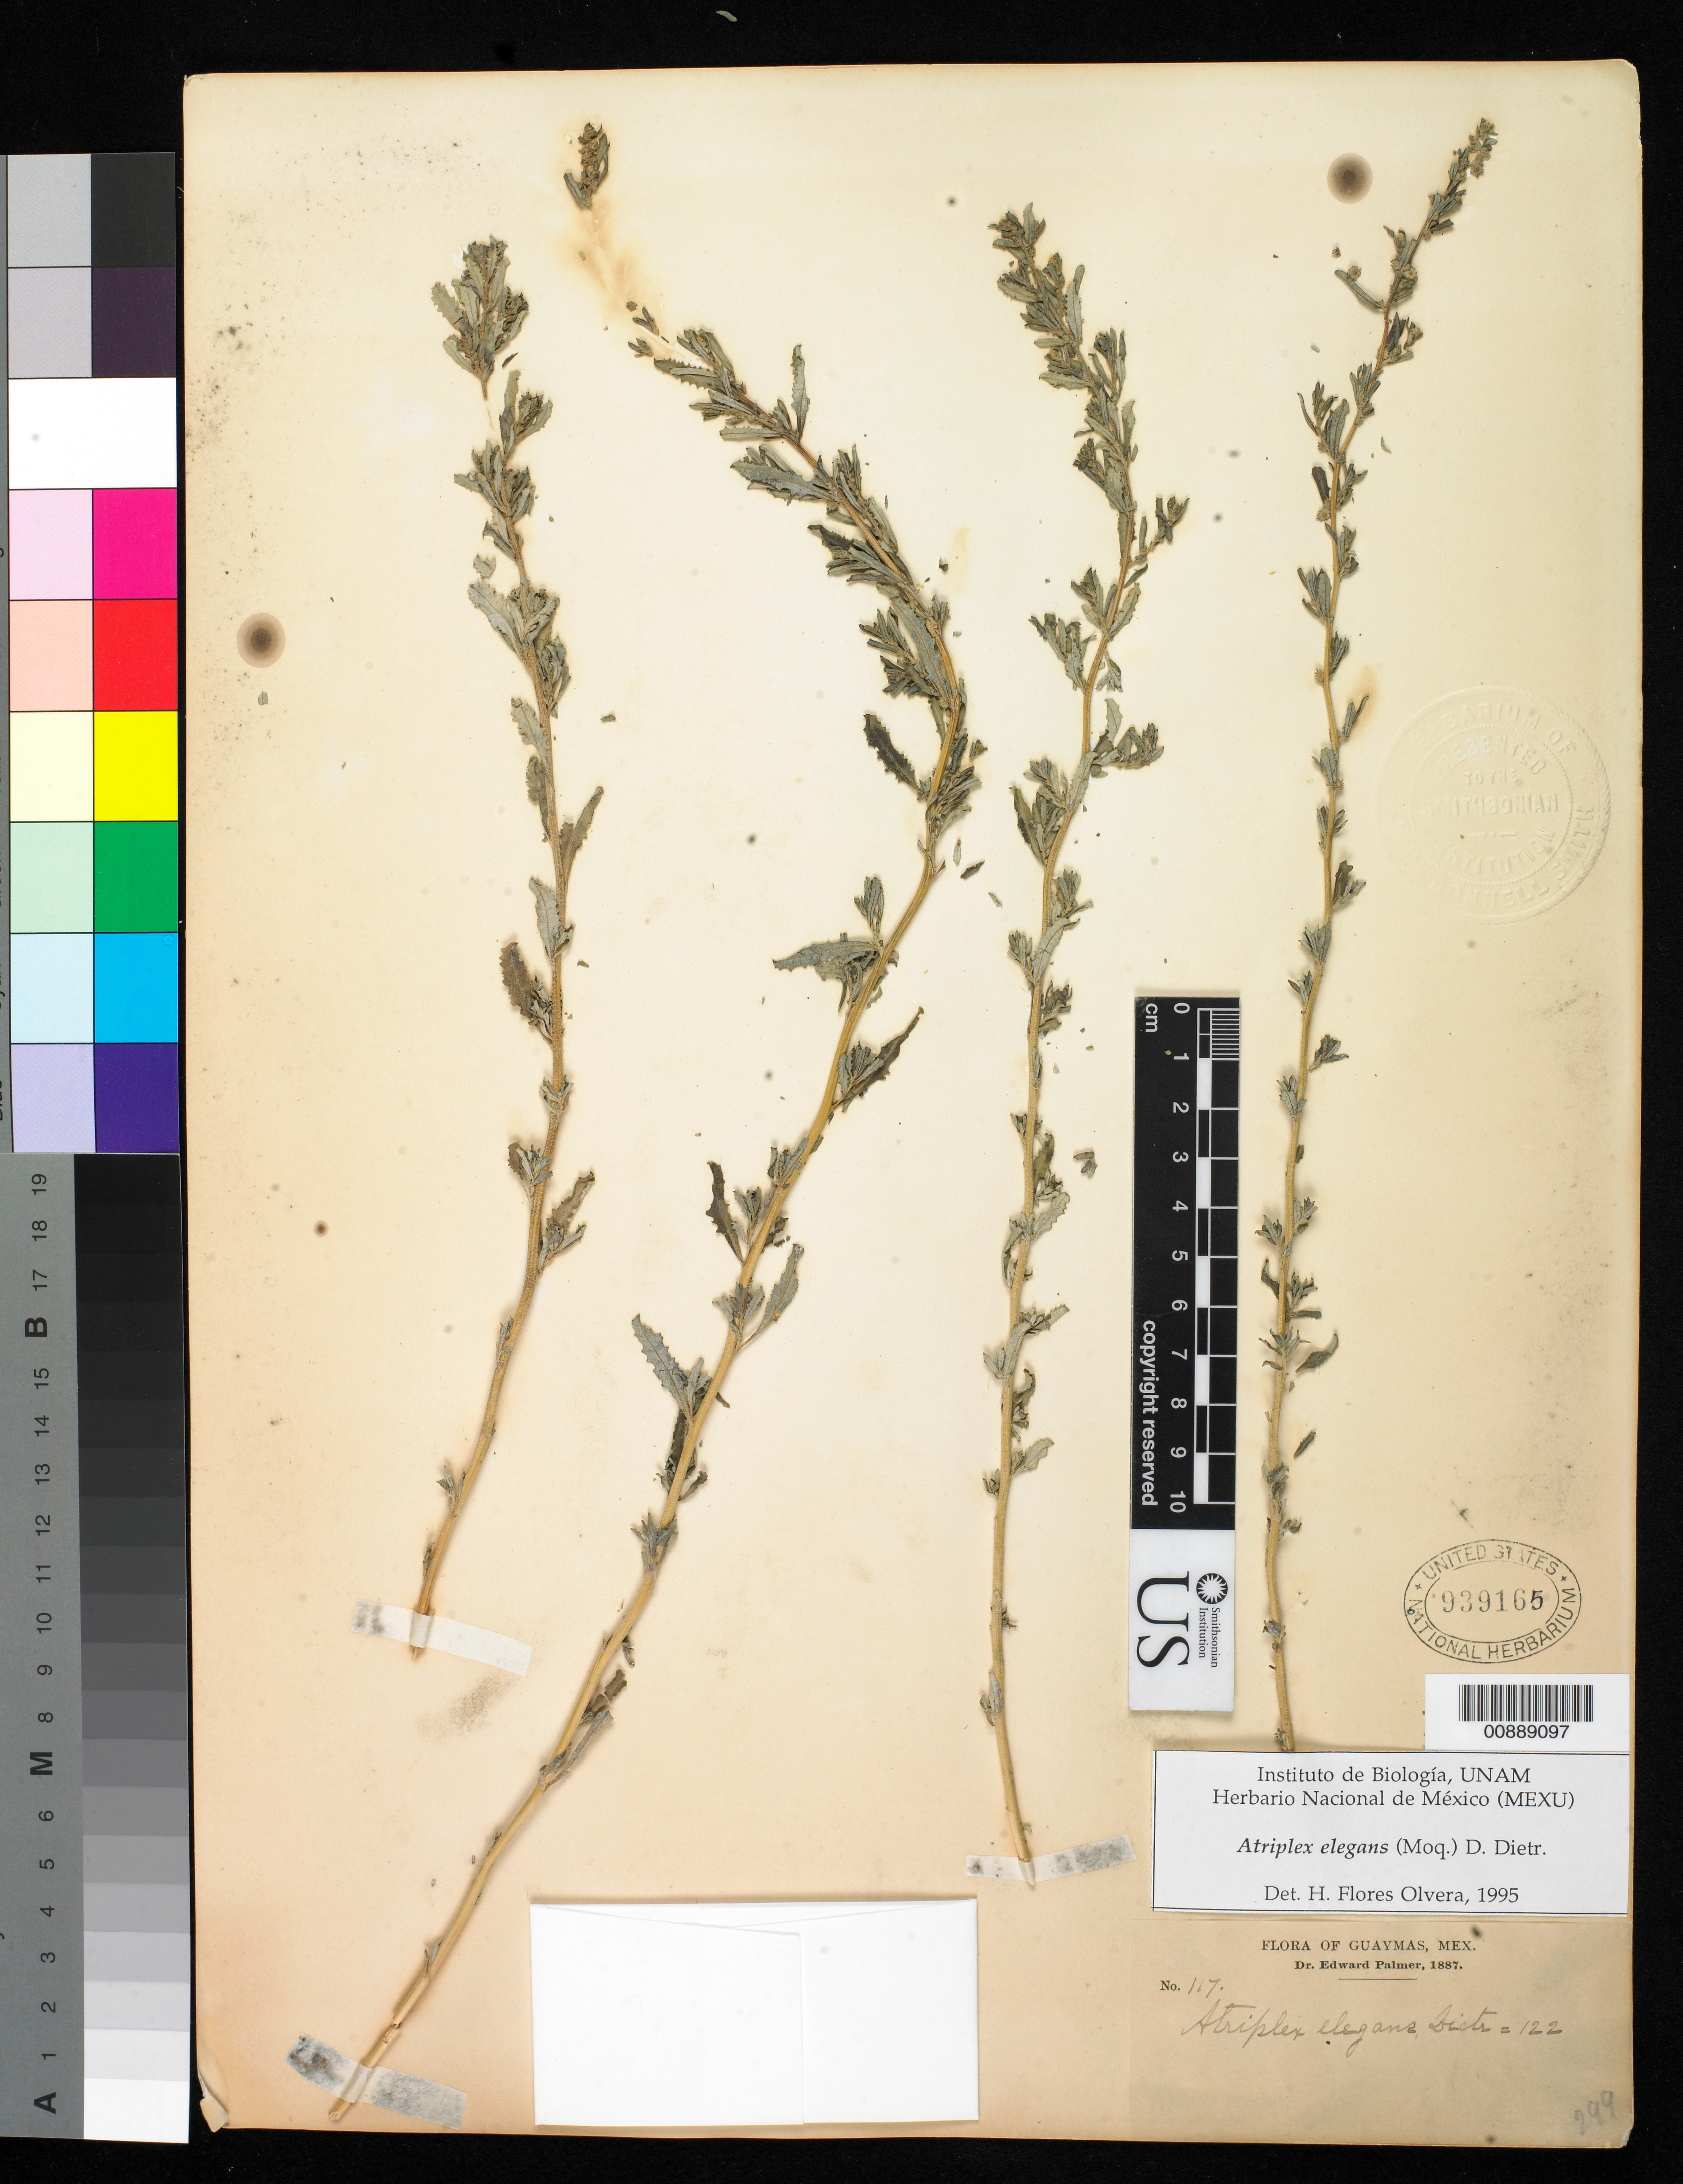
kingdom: Plantae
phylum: Tracheophyta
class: Magnoliopsida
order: Caryophyllales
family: Amaranthaceae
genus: Atriplex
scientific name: Atriplex elegans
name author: (Moq.) D. Dietr.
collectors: E. Palmer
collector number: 117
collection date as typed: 1887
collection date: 1887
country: Mexico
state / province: Sonora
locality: Guaymas, Sonora.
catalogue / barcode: US 939165